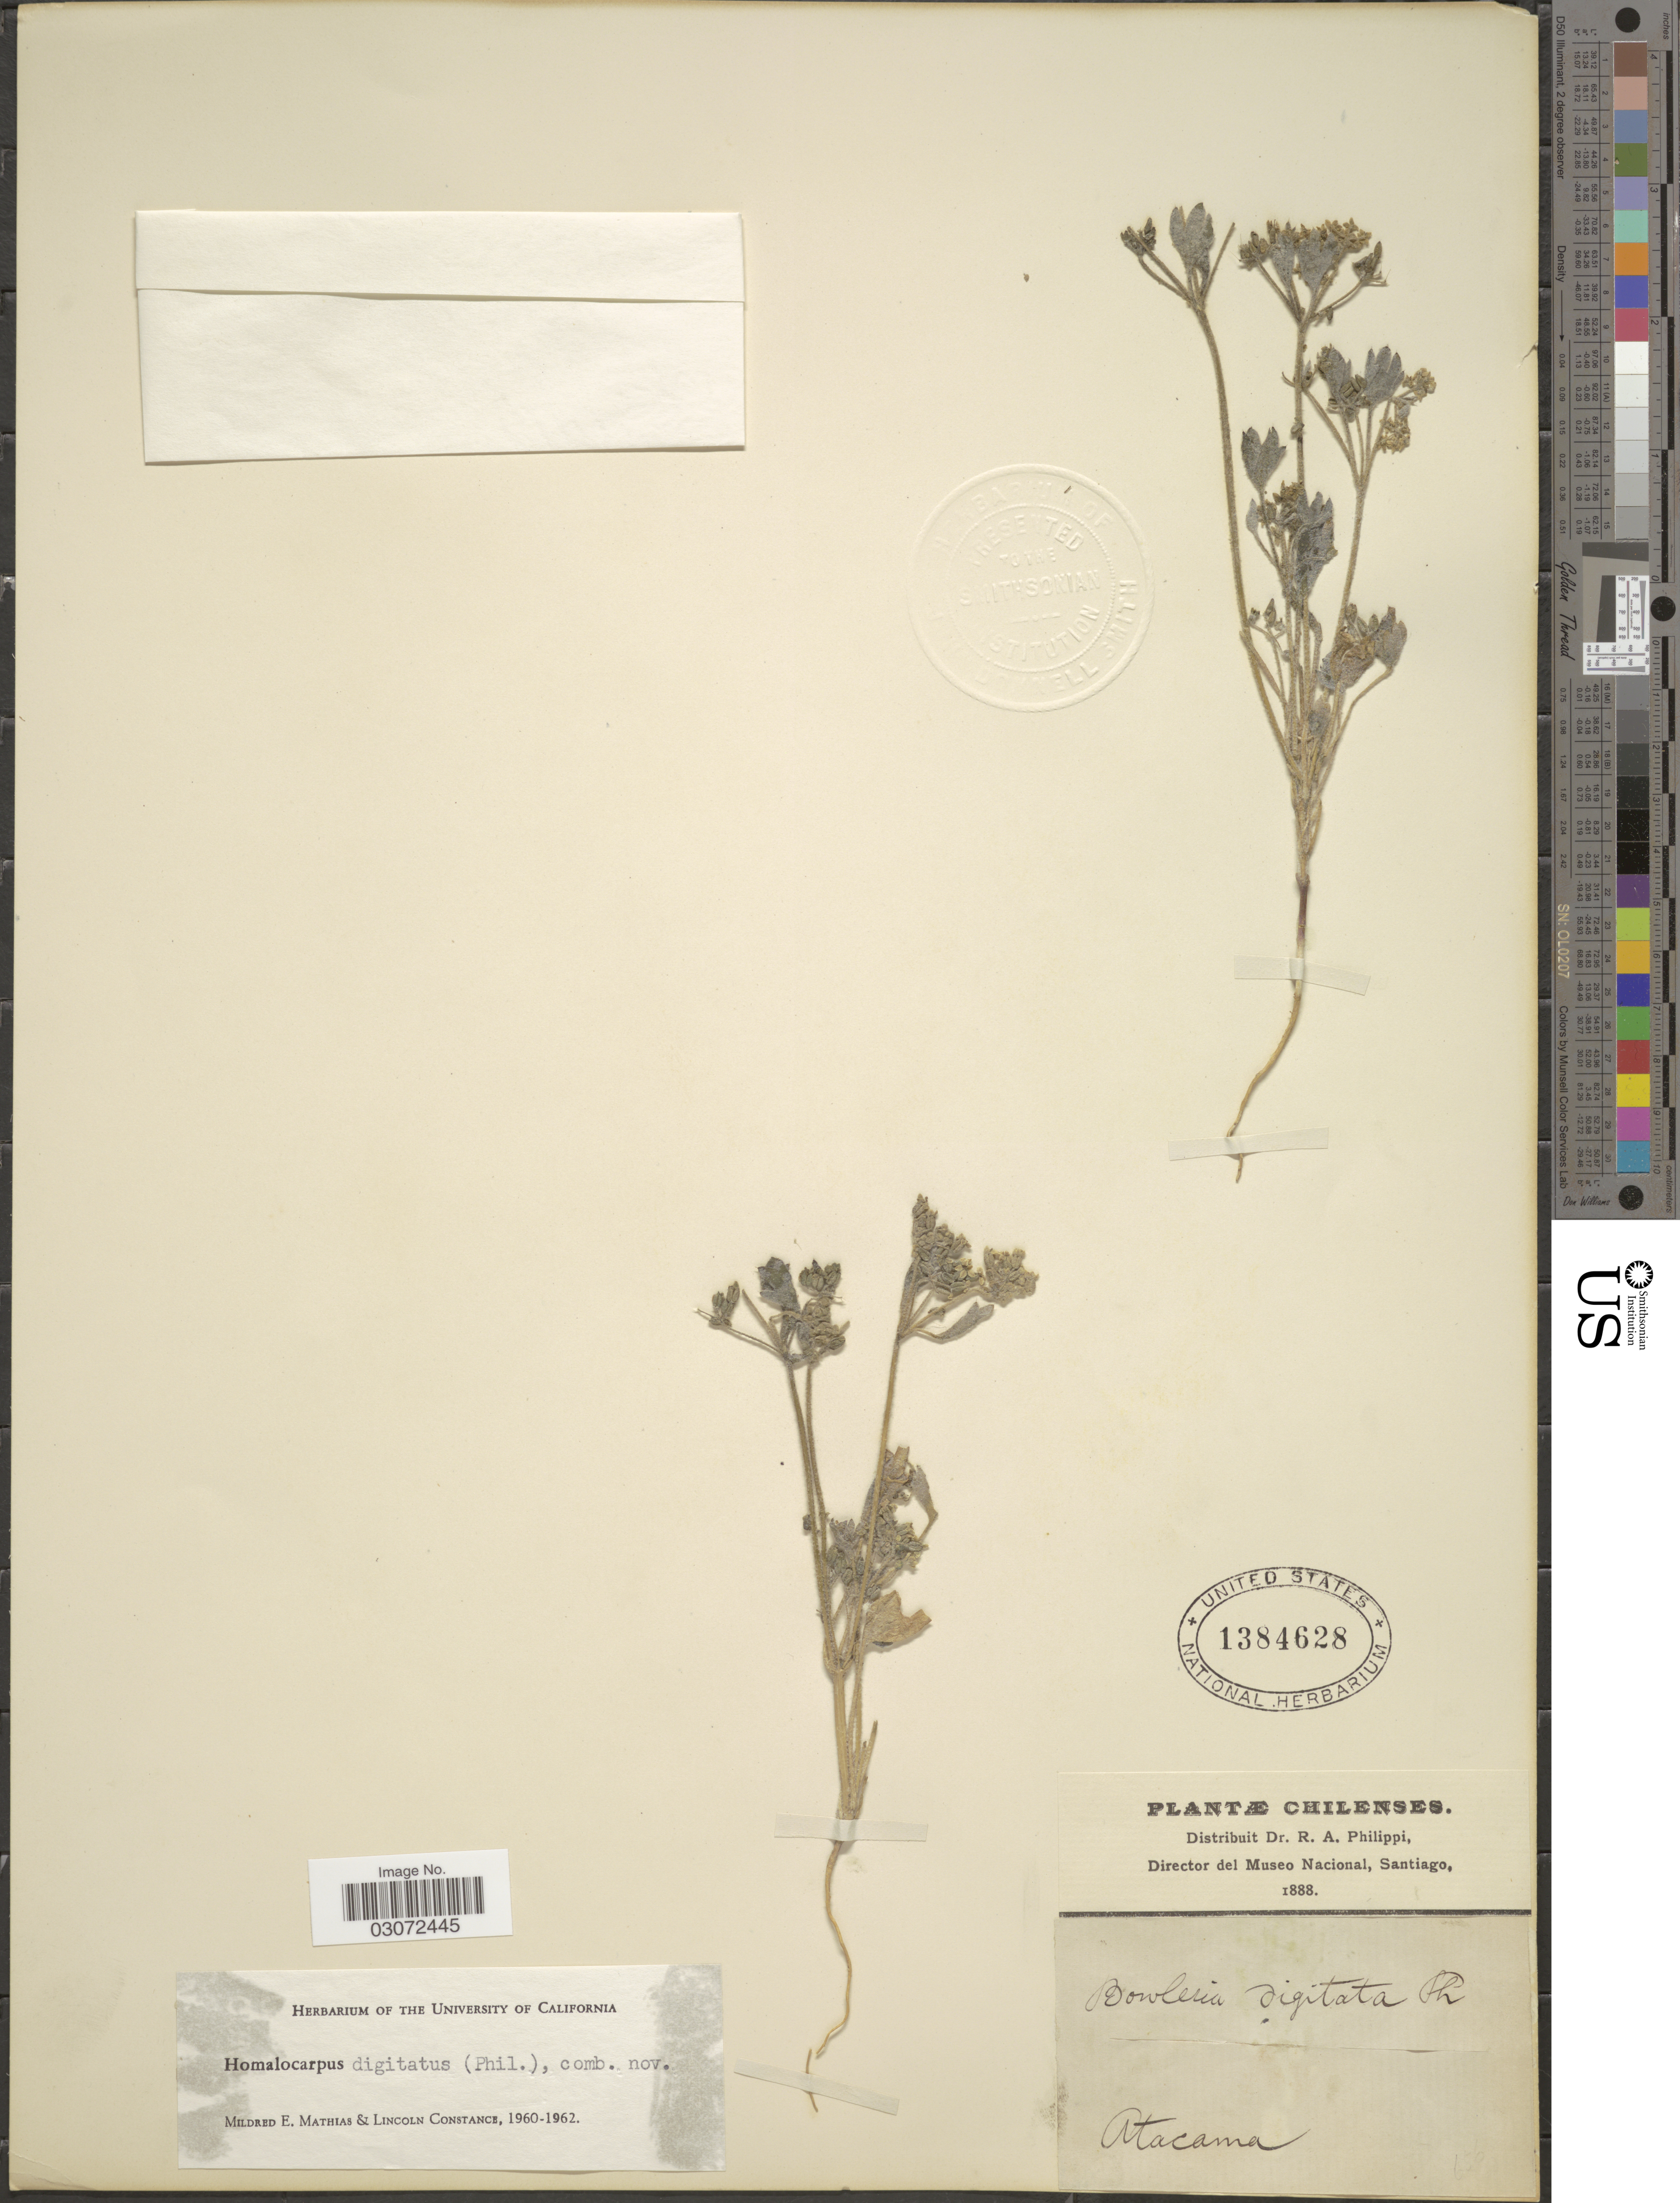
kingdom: Plantae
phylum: Tracheophyta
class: Magnoliopsida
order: Apiales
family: Apiaceae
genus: Homalocarpus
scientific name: Homalocarpus digitatus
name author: (Phil.) Mathias & Constance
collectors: ex. herb. R.A. Philippi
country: Chile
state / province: Atacama (III)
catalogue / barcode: US 1384628